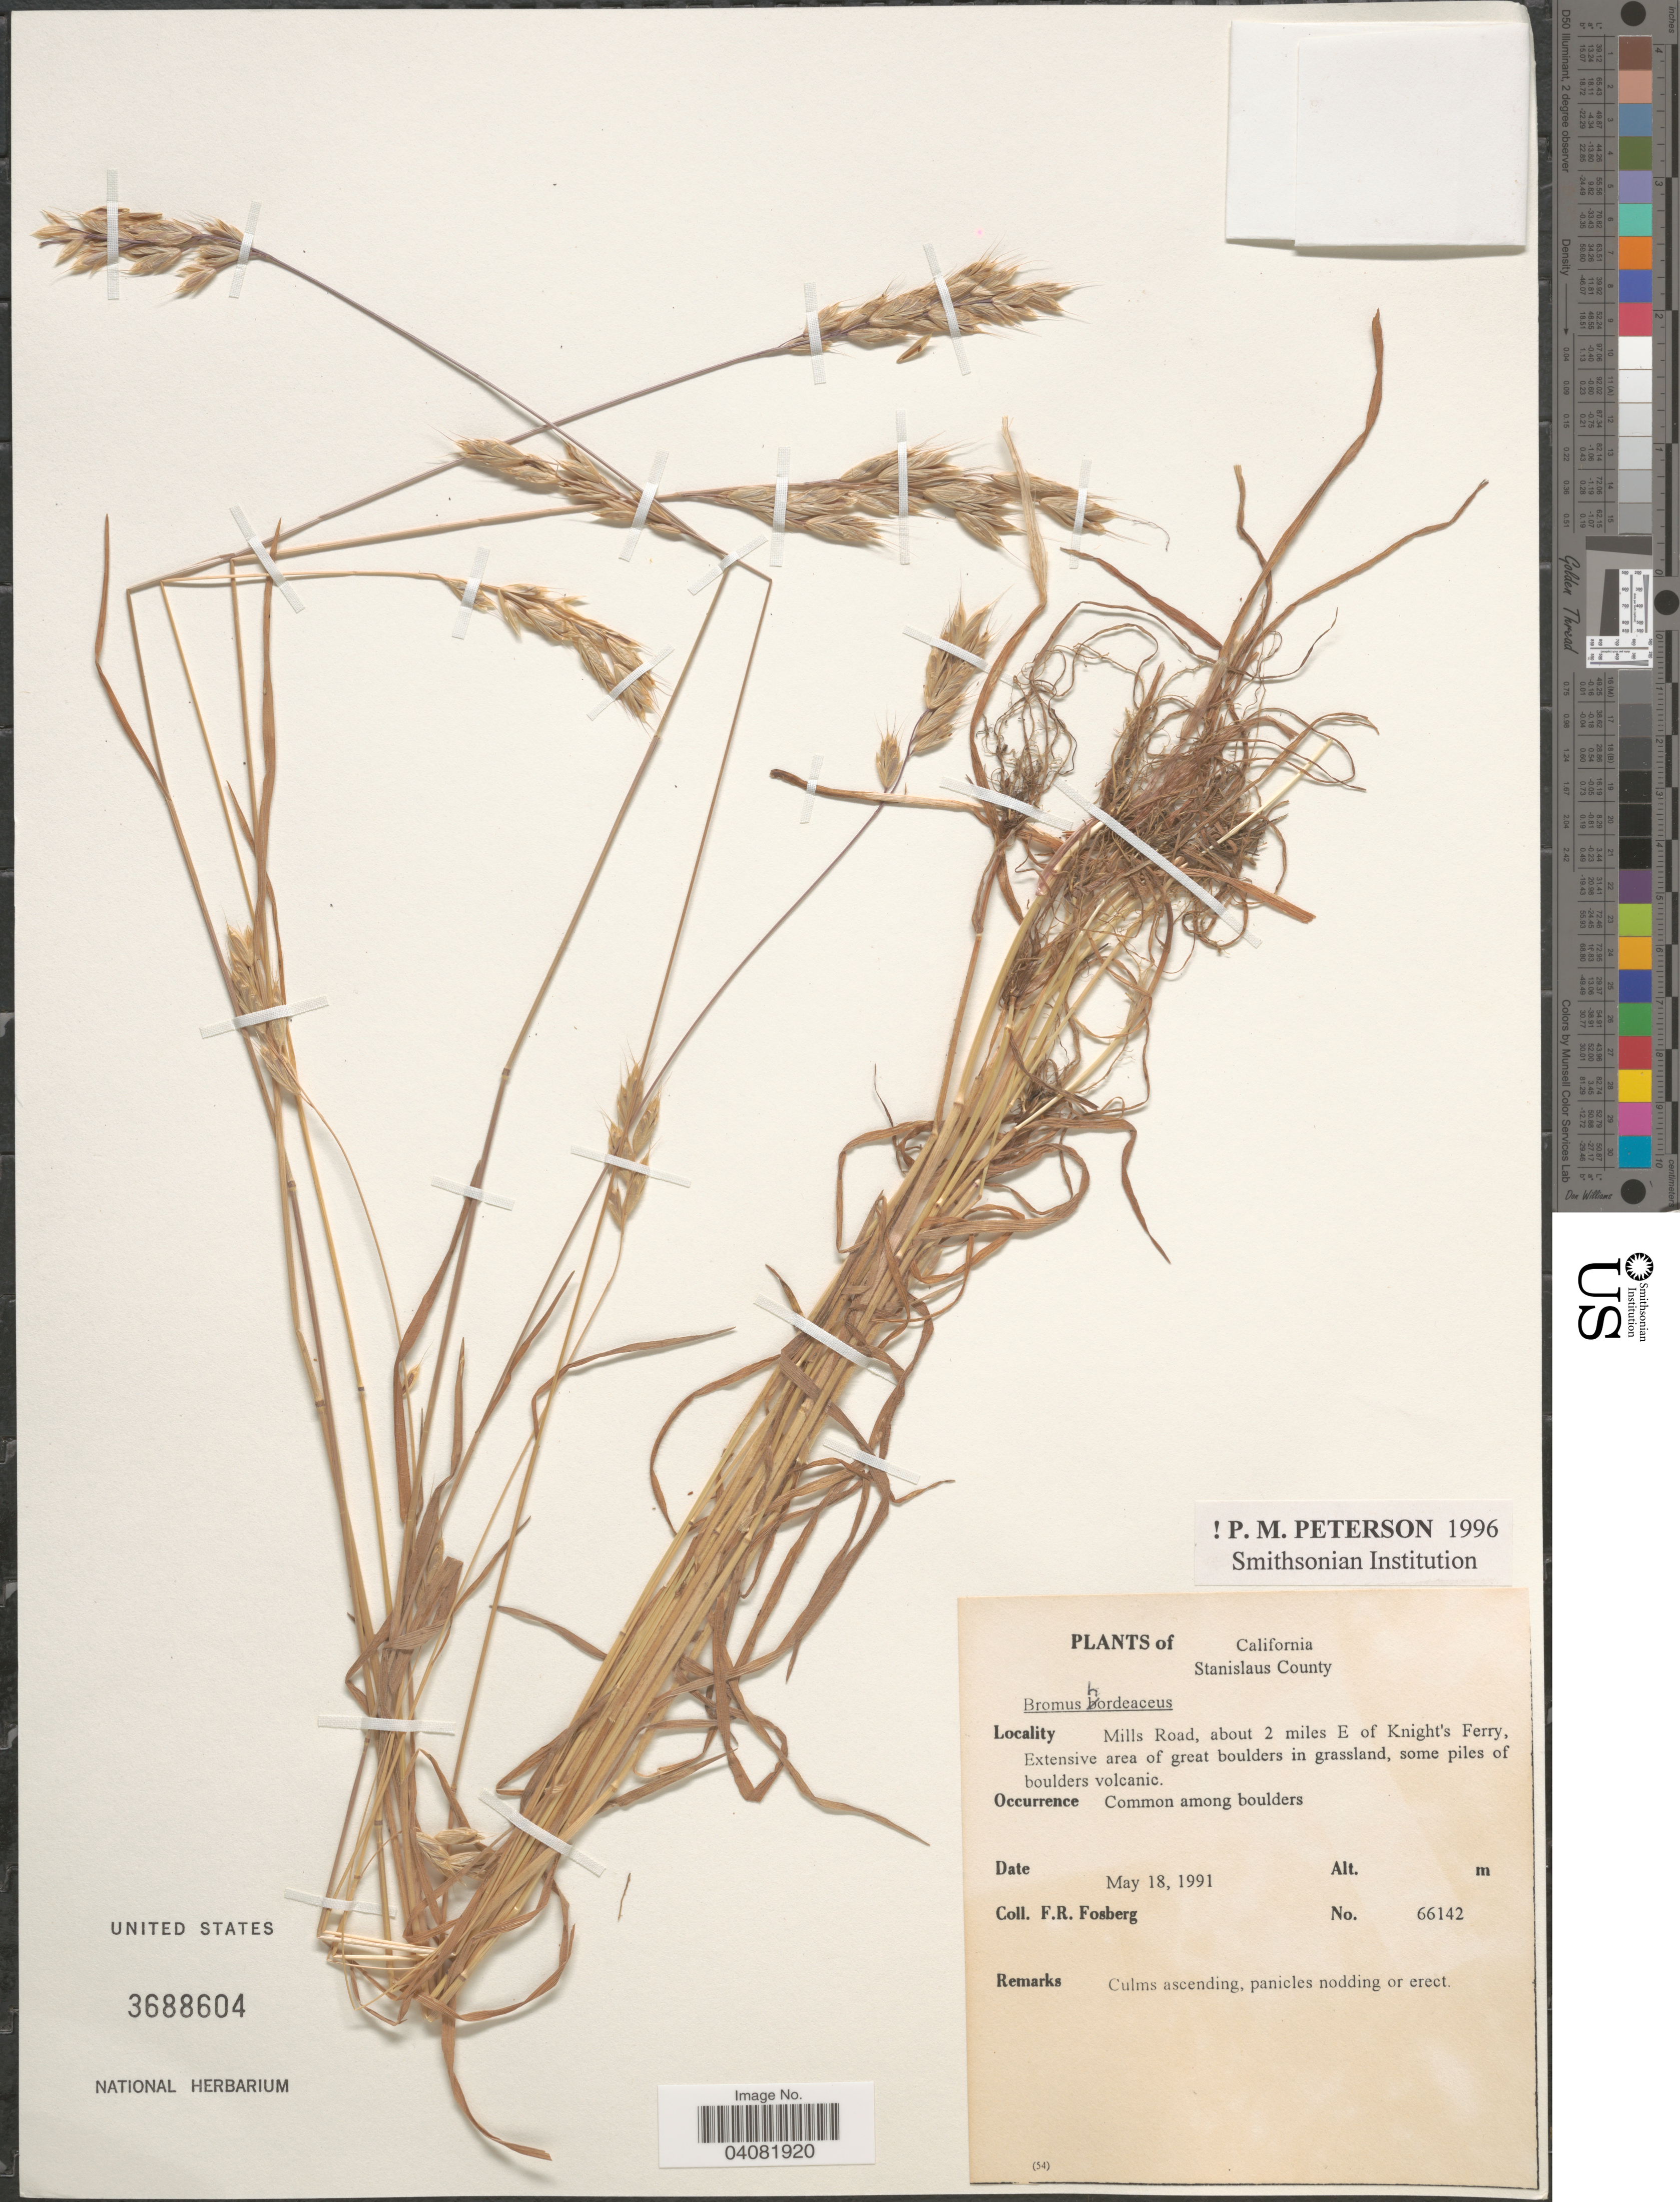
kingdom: Plantae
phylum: Tracheophyta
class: Liliopsida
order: Poales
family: Poaceae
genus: Bromus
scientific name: Bromus hordeaceus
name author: L.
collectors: F. R. Fosberg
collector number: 66142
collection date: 1991-05-18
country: United States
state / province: California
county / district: Stanislaus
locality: Stanislaus County. Mills Road, about 2 miles E of Knight's Ferry, Extensive area of great boulders in grassland, some piles of boulders volcanic.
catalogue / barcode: US 3688604